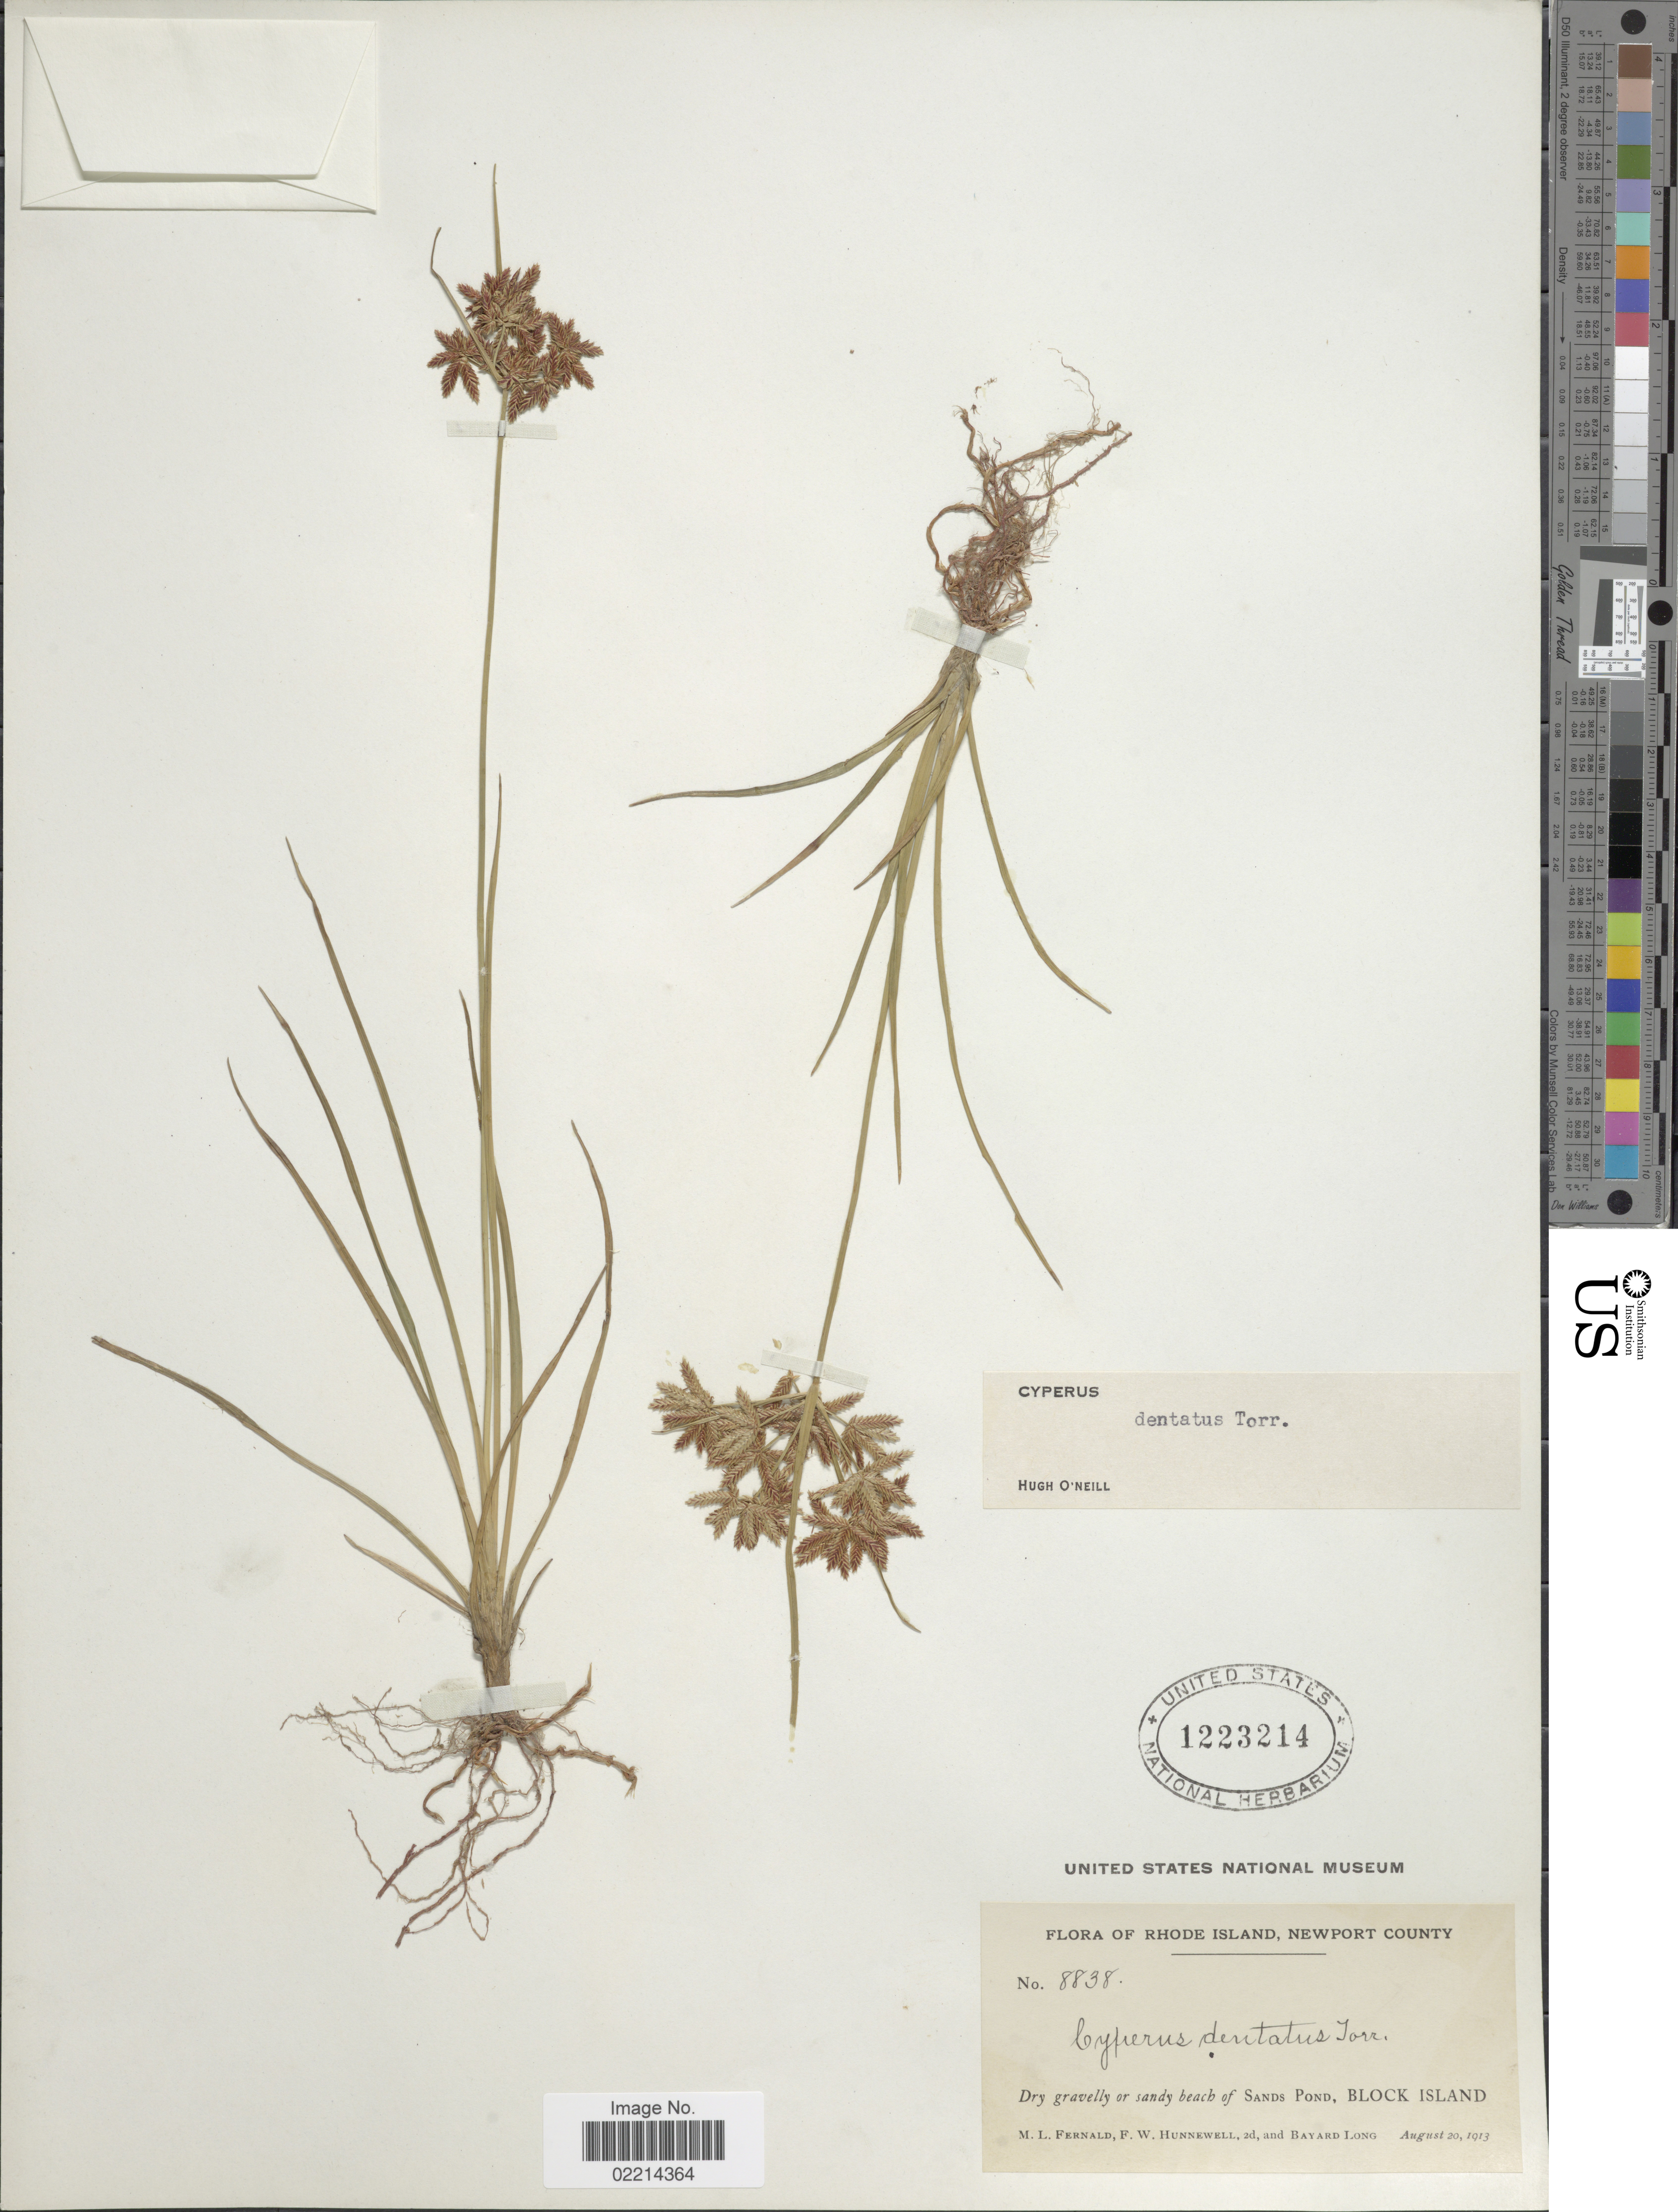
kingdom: Plantae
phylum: Tracheophyta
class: Liliopsida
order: Poales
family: Cyperaceae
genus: Cyperus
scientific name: Cyperus dentatus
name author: Torr.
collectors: M. L. Fernald, F. Hunnewell & B. Long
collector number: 8838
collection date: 1913-08-20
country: United States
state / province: Rhode Island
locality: Newport County, Dry gravelly or sandy beach of Sands Ponds, Block Island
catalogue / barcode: US 1223214